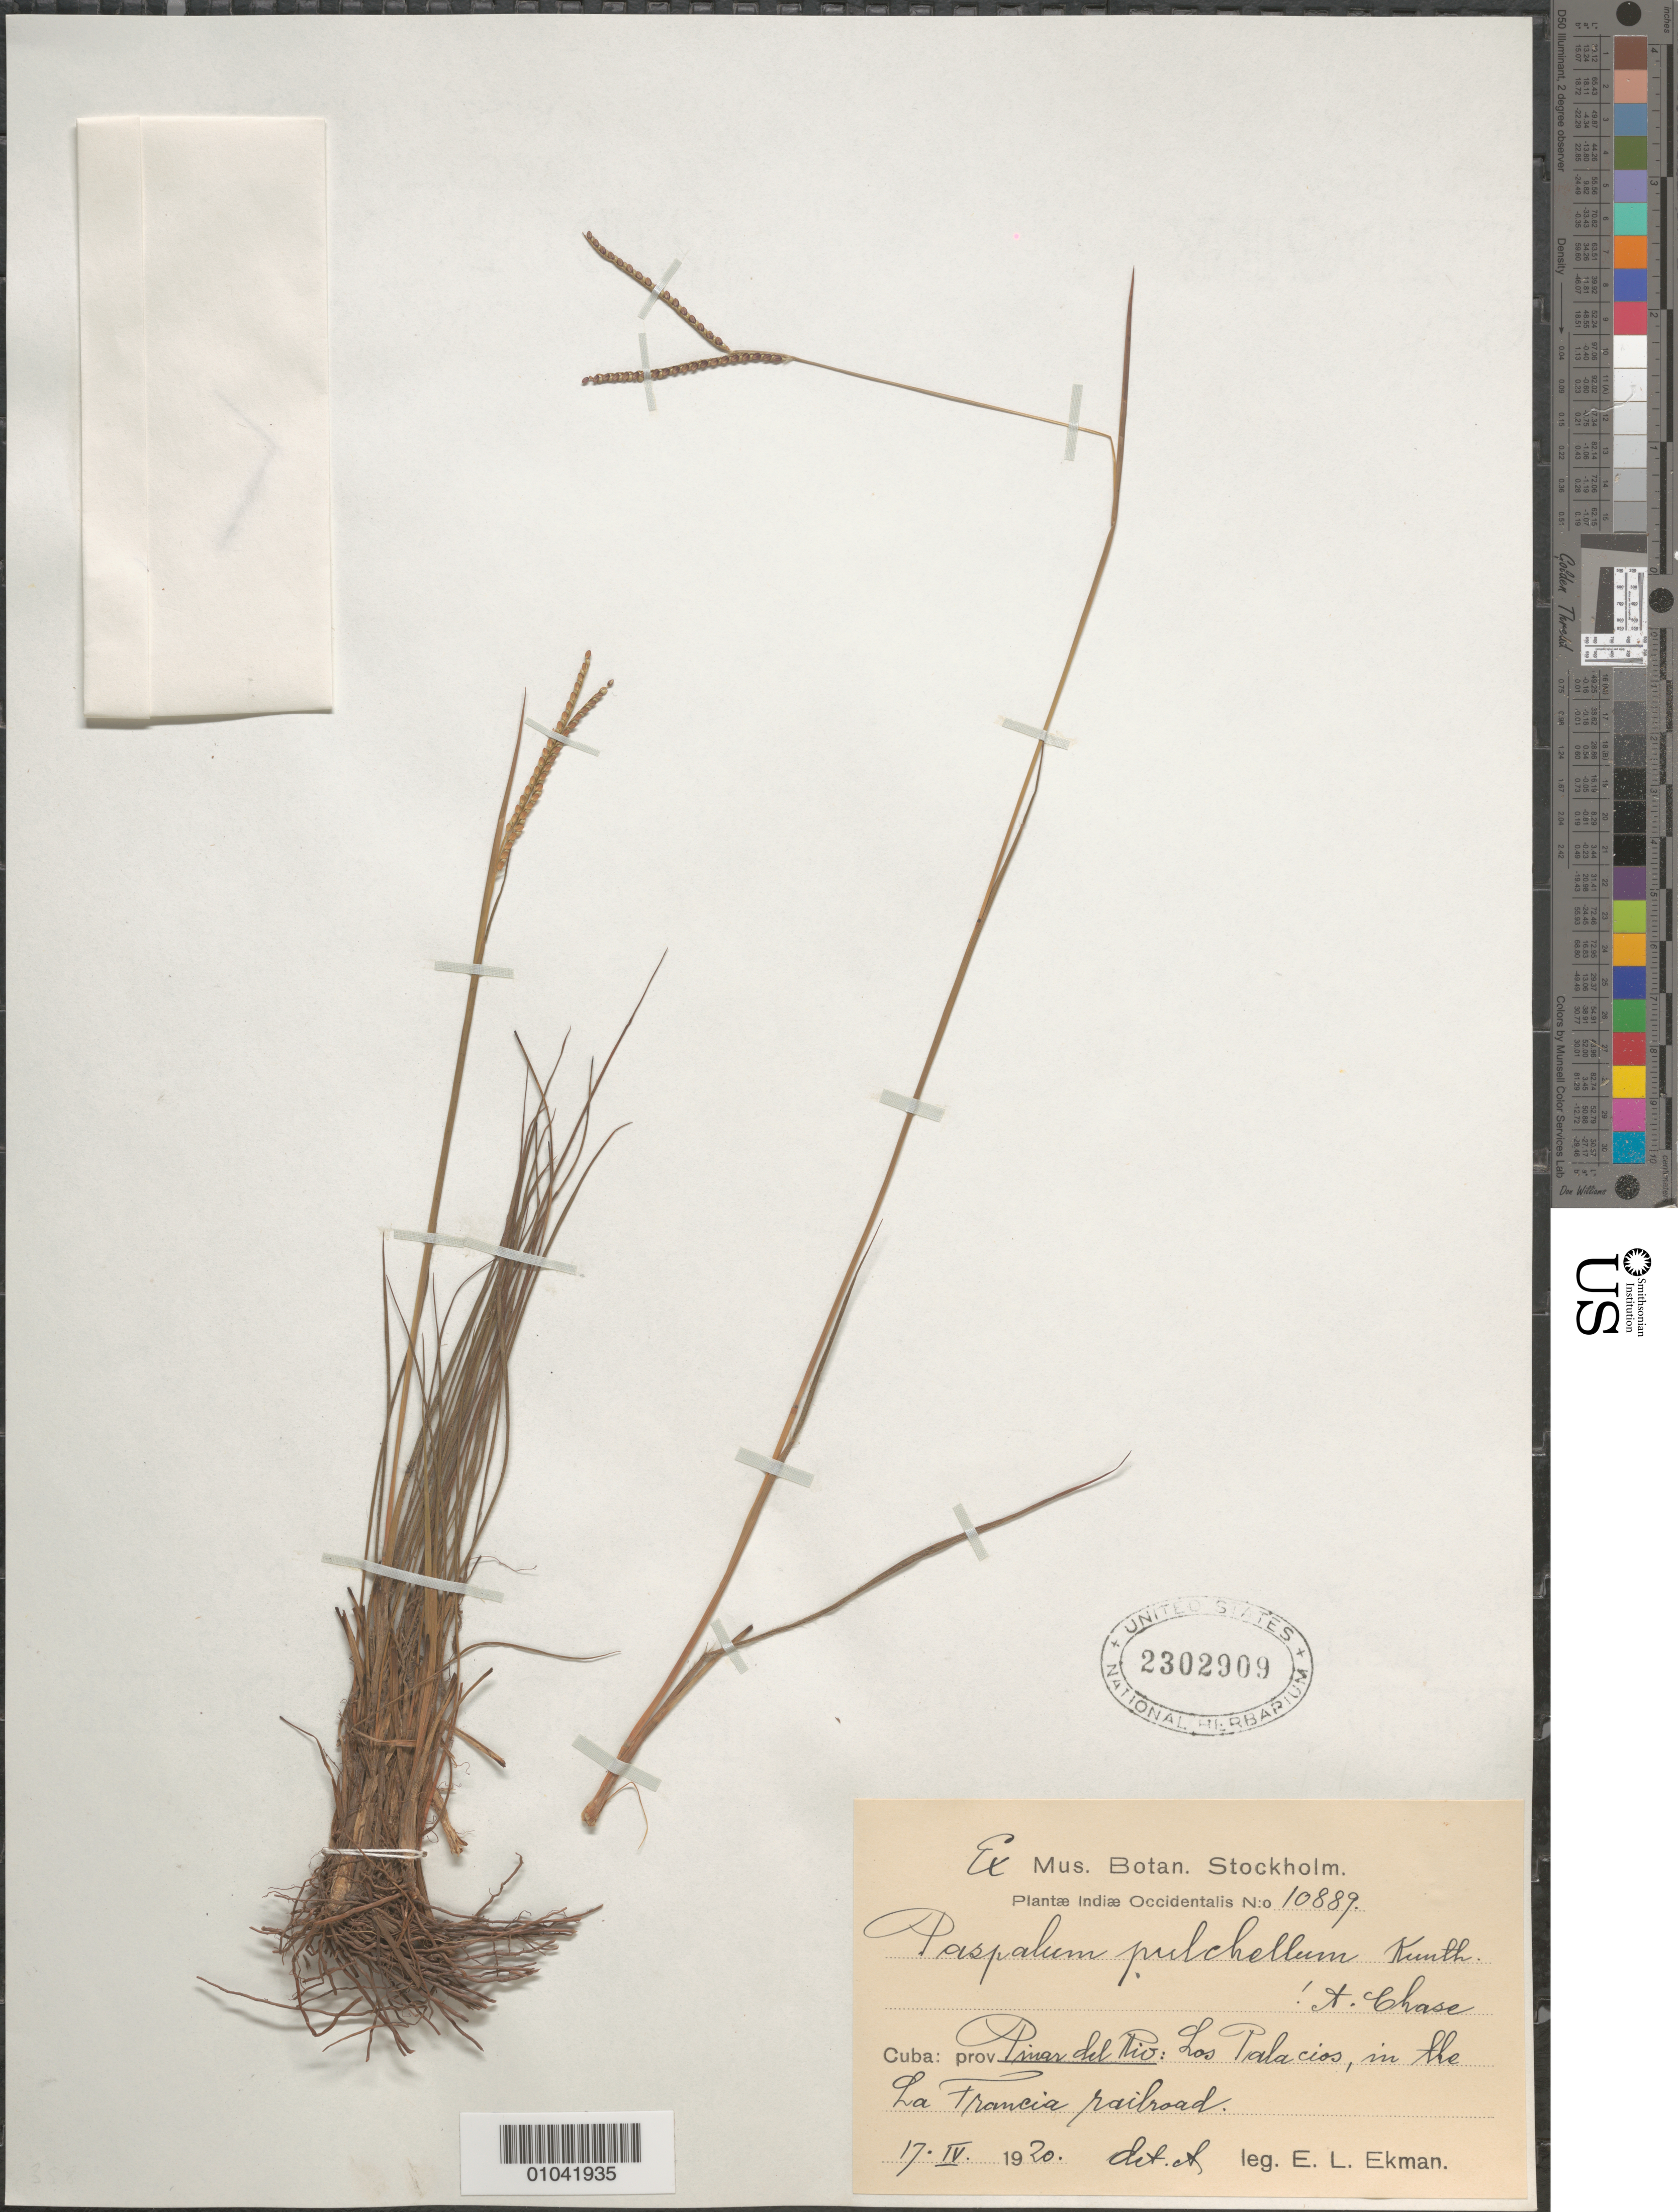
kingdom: Plantae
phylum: Tracheophyta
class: Liliopsida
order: Poales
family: Poaceae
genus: Paspalum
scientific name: Paspalum pulchellum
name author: Kunth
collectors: E. L. Ekman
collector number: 10889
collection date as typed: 17 Apr 1920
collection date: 1920-04-17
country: Cuba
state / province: Pinar del Rio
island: Cuba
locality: Los Palacios, La Francia railroad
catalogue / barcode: US 2302909